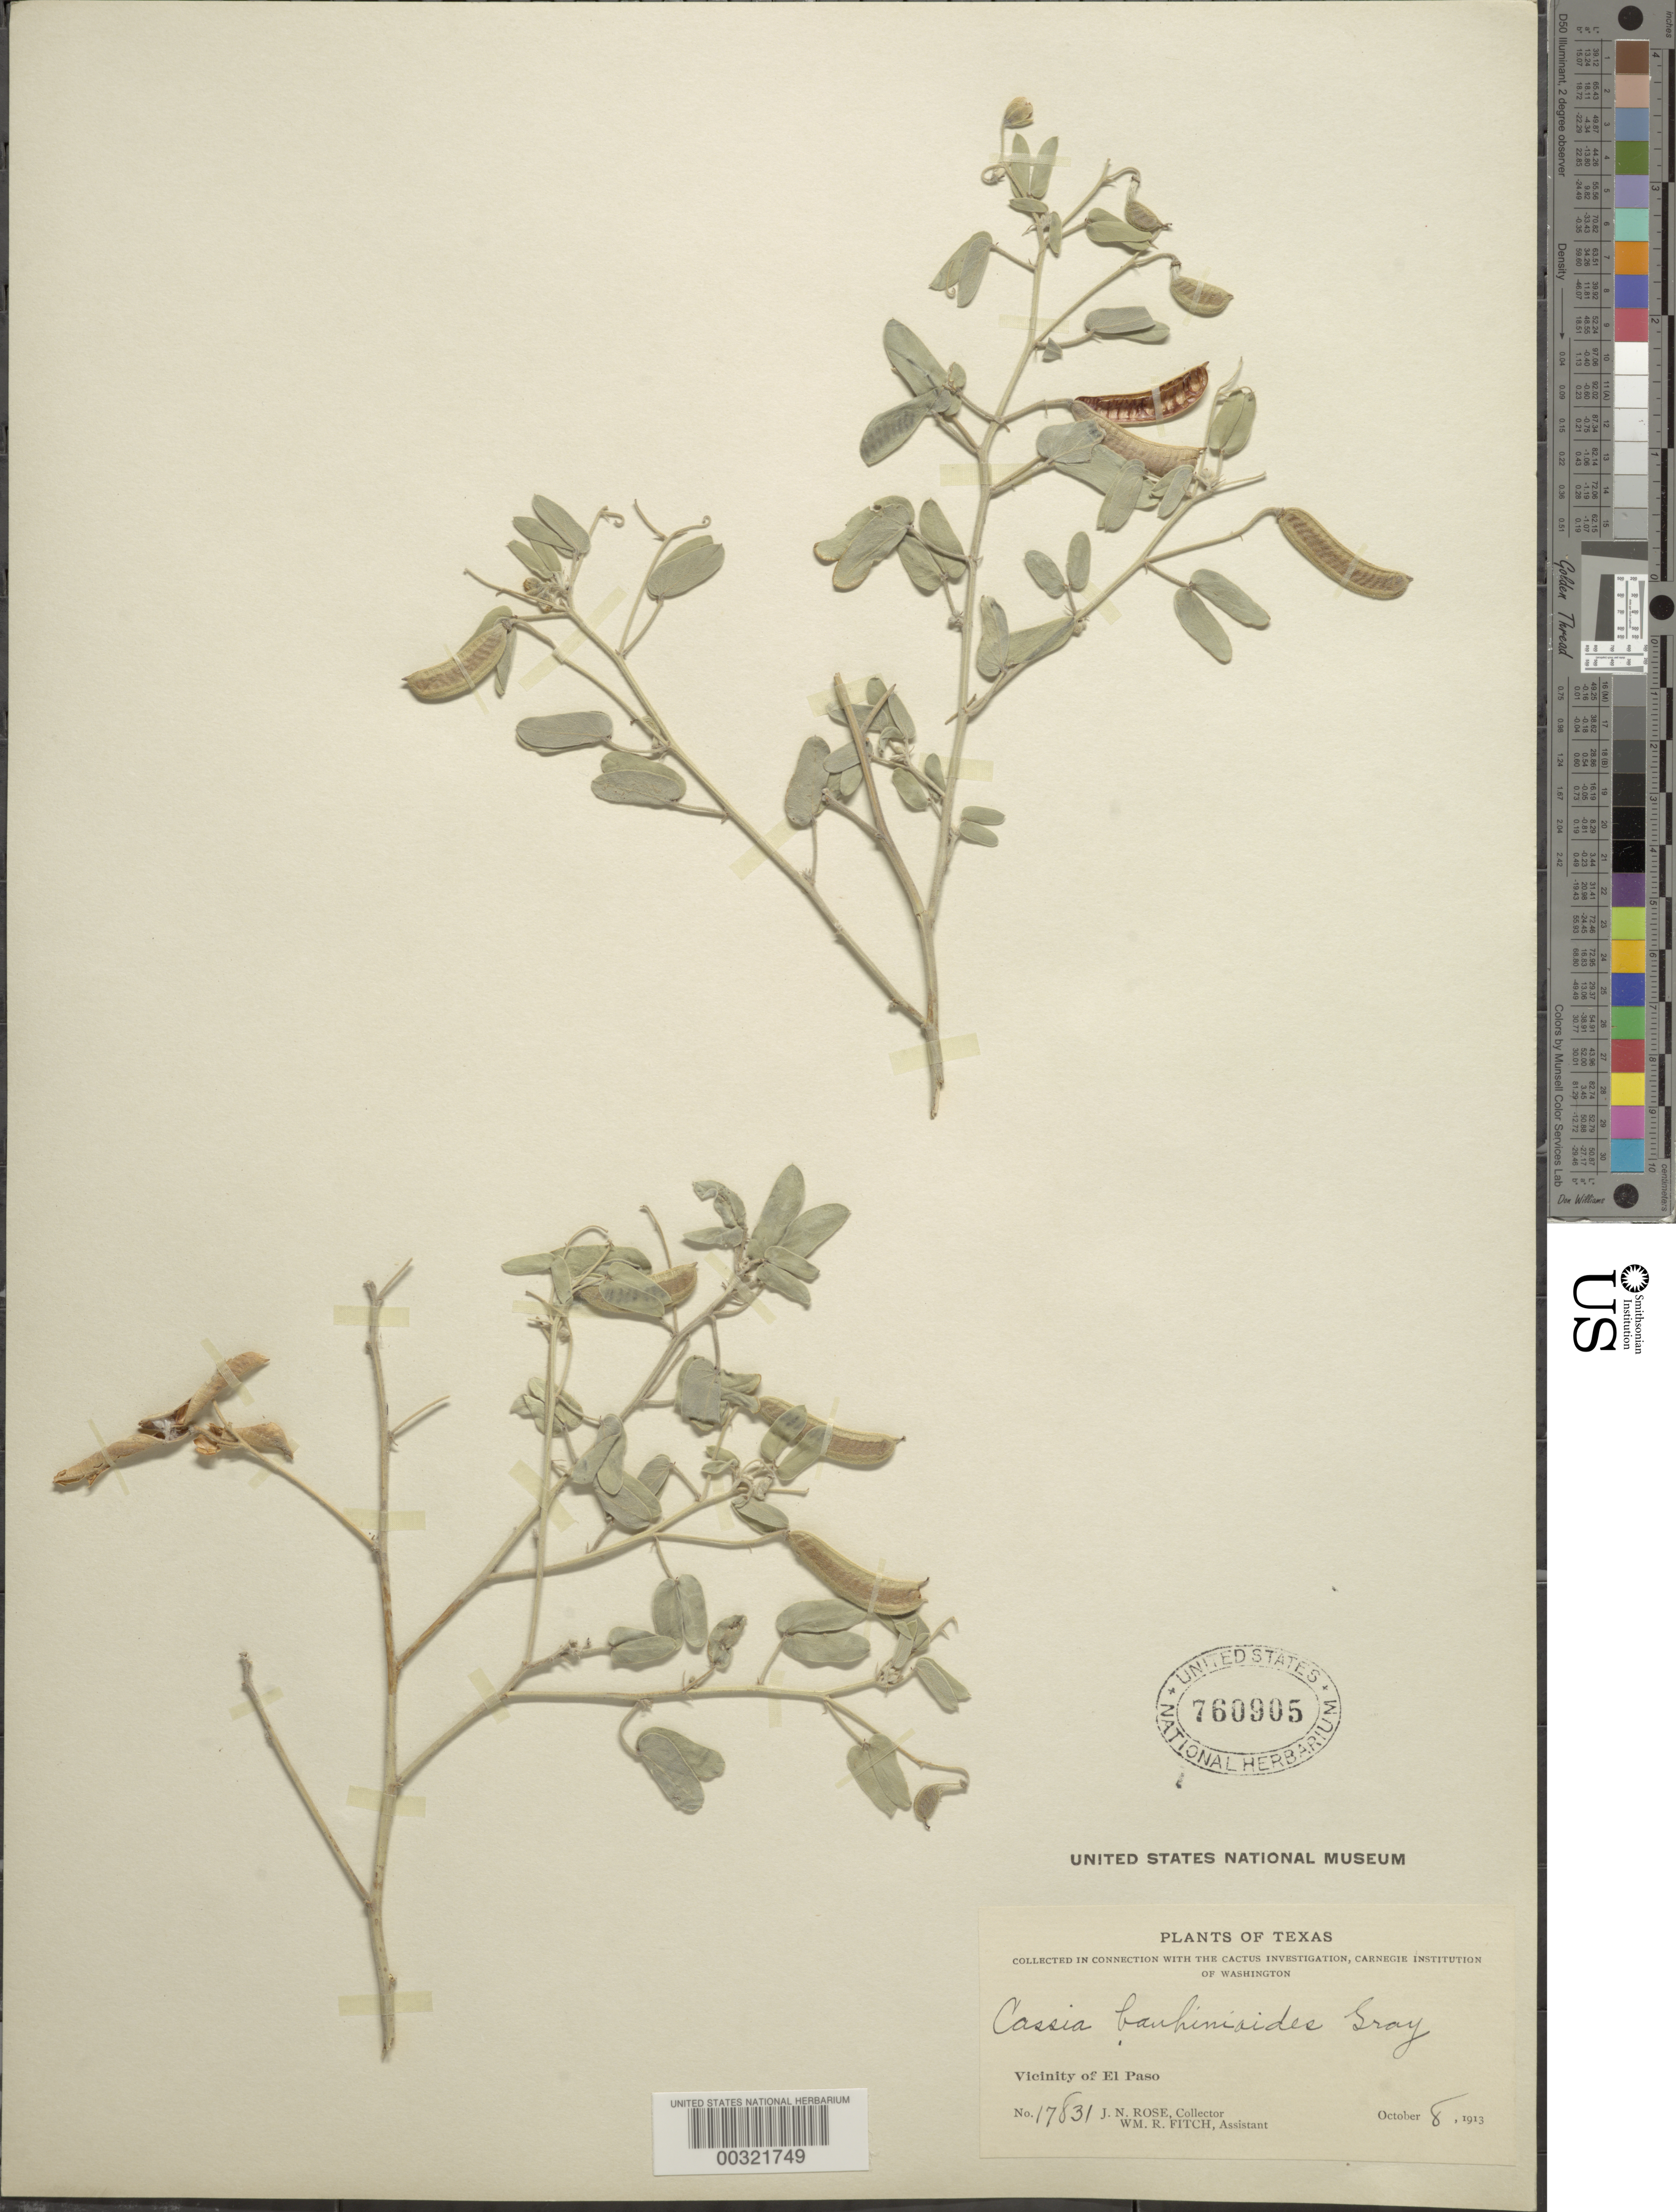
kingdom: Plantae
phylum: Tracheophyta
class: Magnoliopsida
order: Fabales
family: Fabaceae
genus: Senna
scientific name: Senna bauhinioides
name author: (A. Gray) H.S. Irwin & Barneby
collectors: J. N. Rose & W. R. Fitch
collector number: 17831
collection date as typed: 08 Oct 1913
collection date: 1913-10-08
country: United States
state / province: Texas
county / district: El Paso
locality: Vicinity of el paso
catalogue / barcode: US 760905